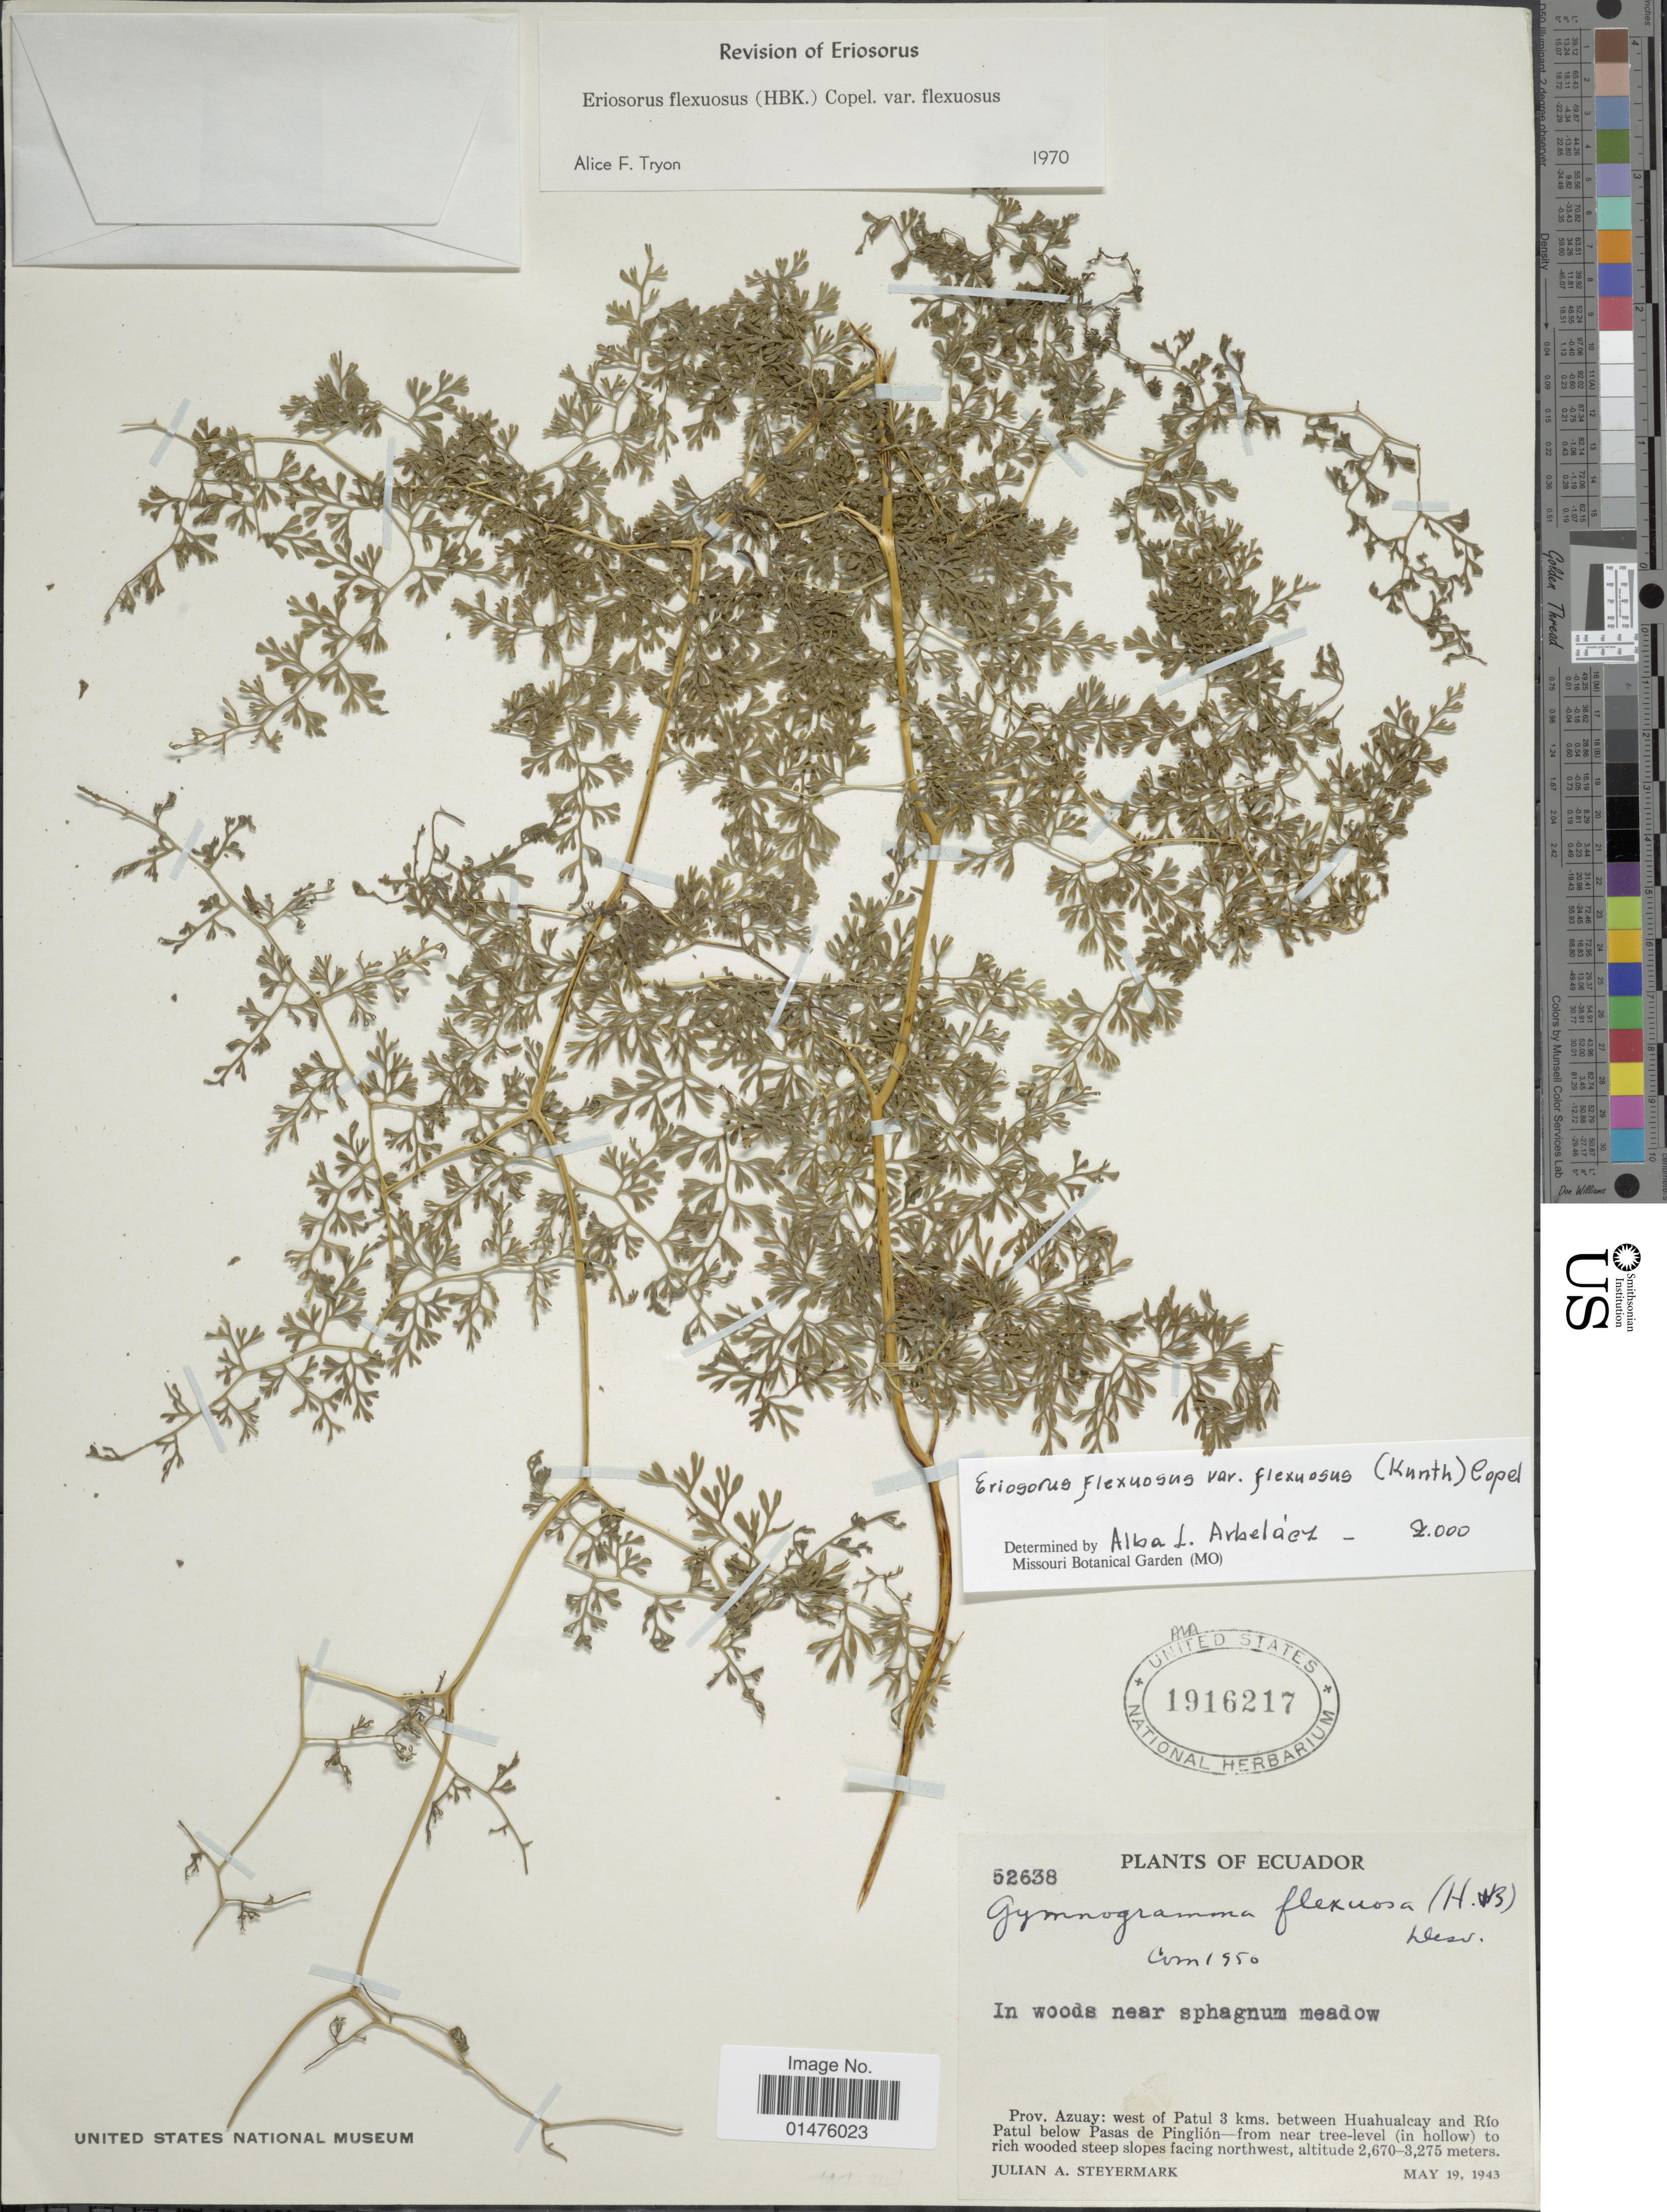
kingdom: Plantae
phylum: Tracheophyta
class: Polypodiopsida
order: Polypodiales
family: Pteridaceae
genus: Jamesonia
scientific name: Jamesonia flexuosa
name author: (Humb. & Bonpl.) Christenh.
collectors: J. Steyermark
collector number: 52638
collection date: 1943-05-19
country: Ecuador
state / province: Azuay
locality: West of Patul 3 kms between Huahualcay and Río Patul below Pasas de Pinglión-from near tree-level (in hollow) to rich wooded steep slopes facing northwest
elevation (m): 2670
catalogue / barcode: US 1916217